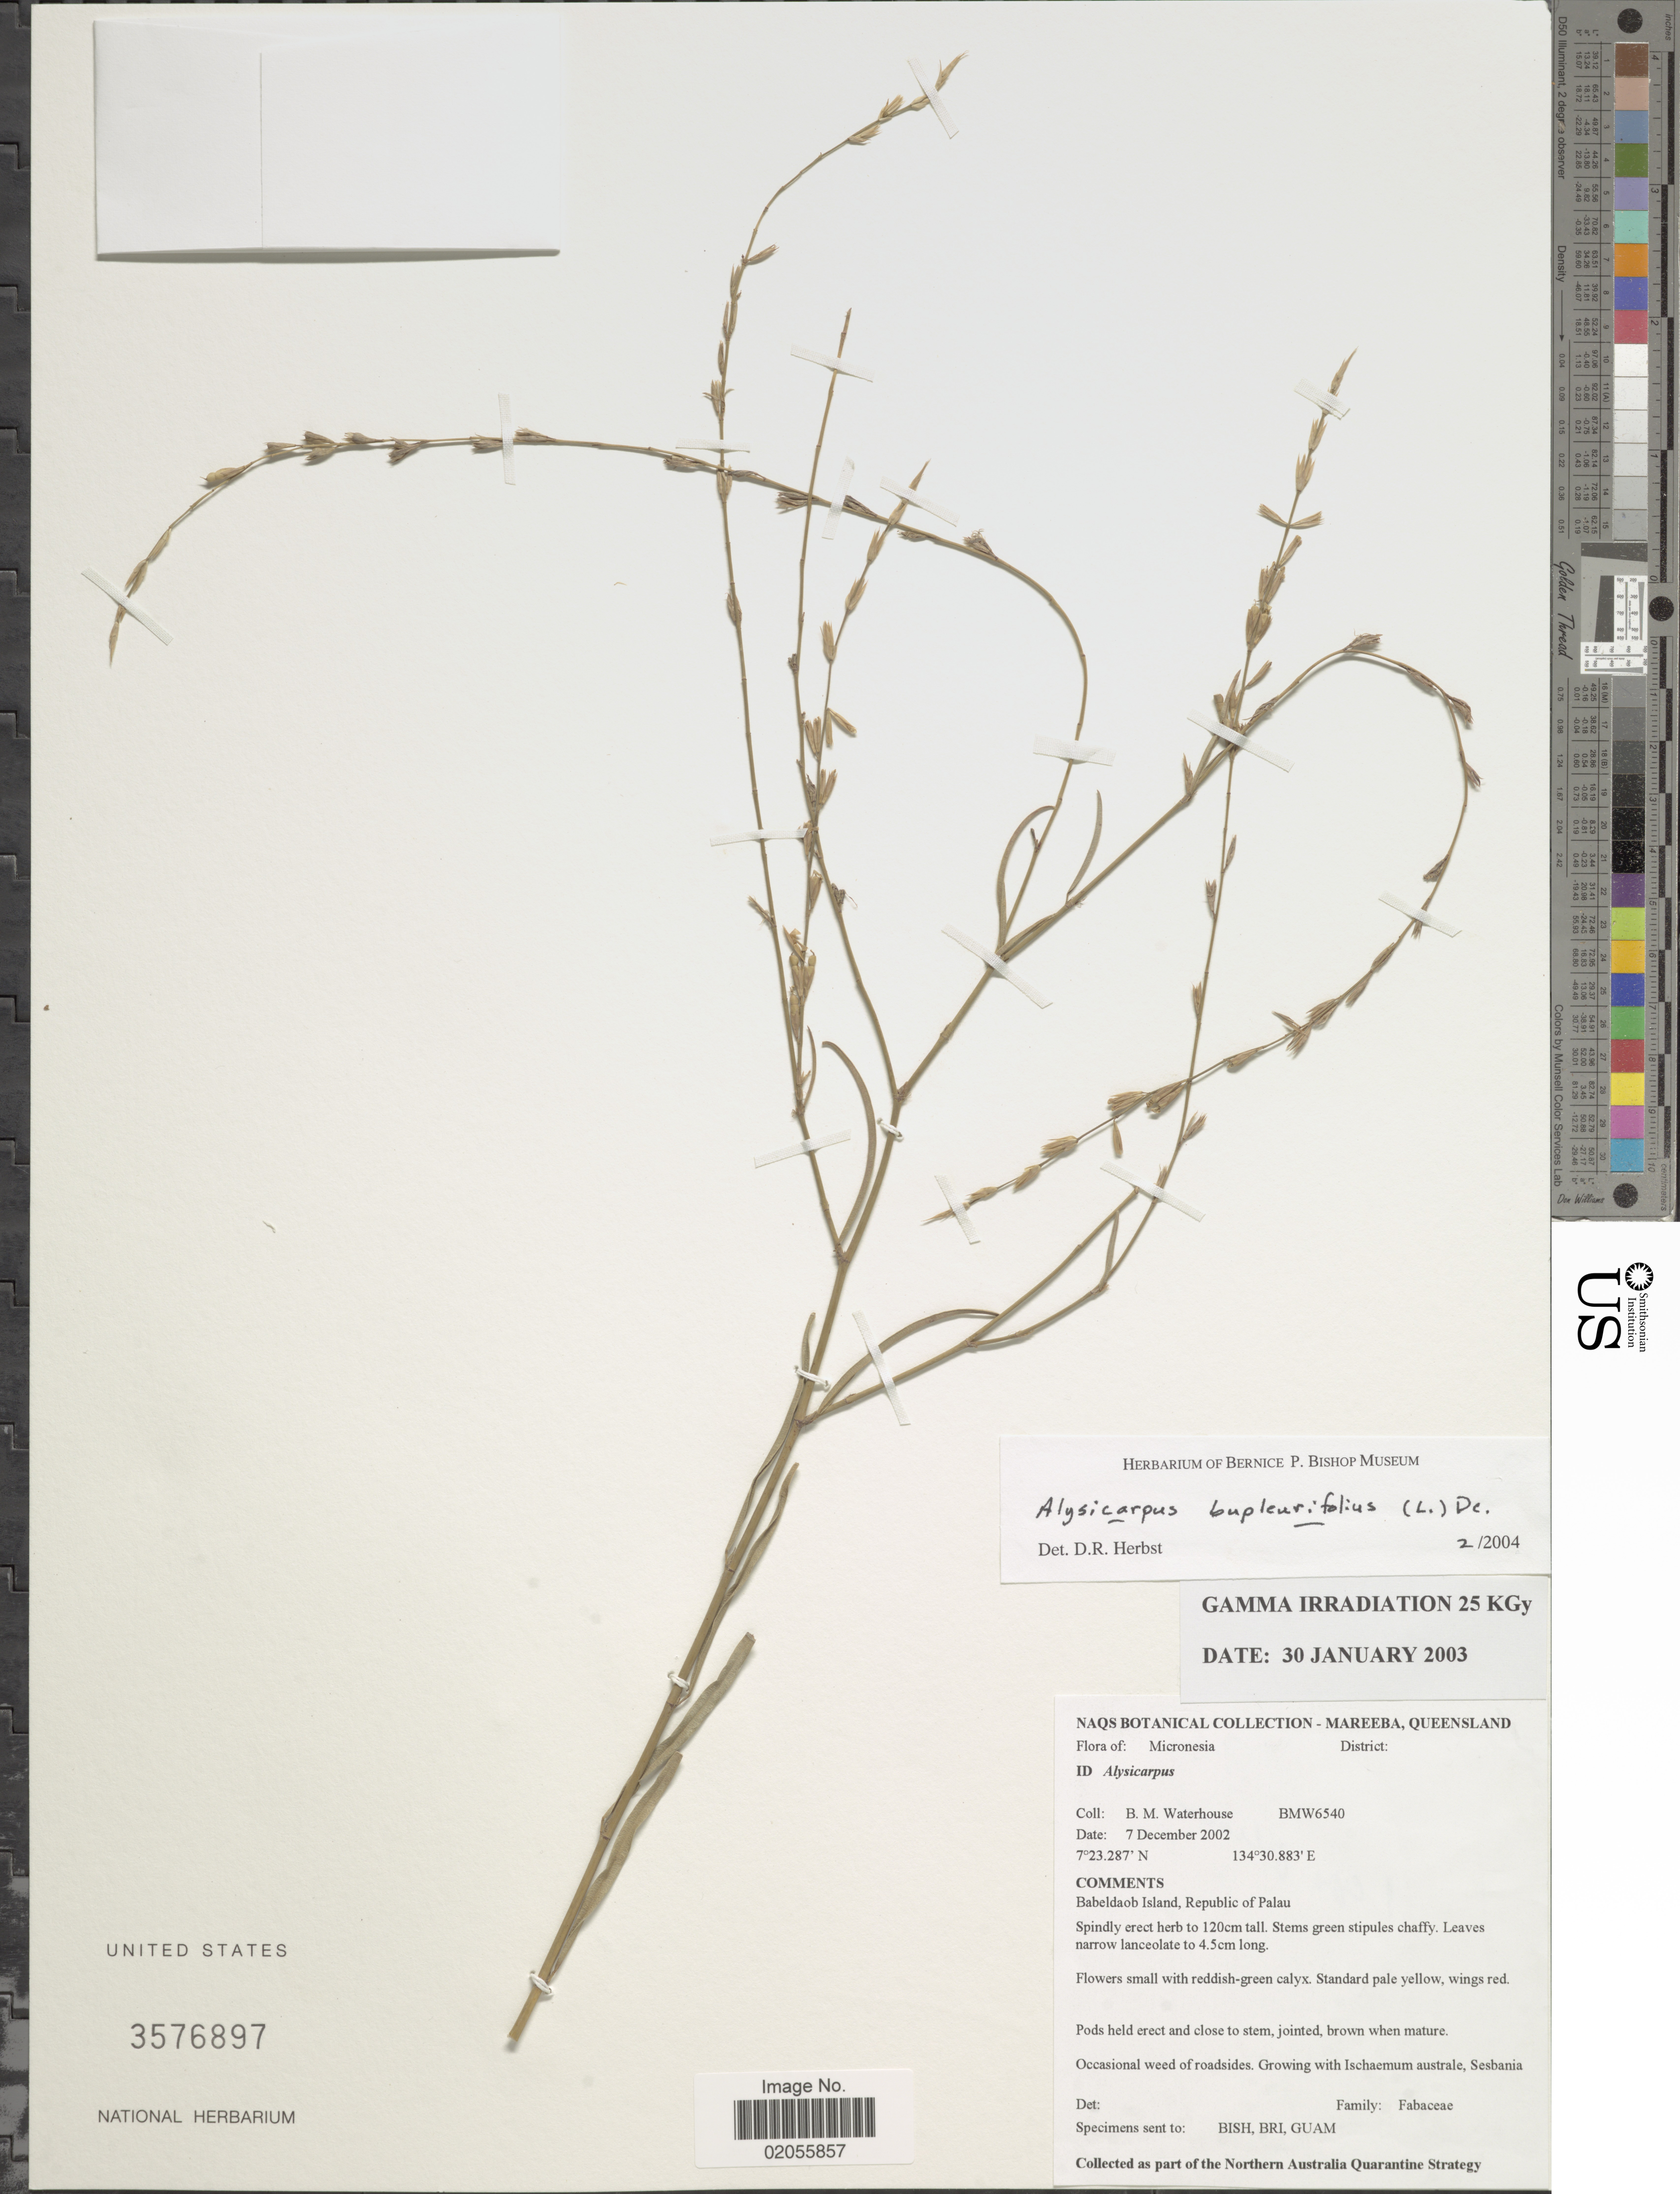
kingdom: Plantae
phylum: Tracheophyta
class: Magnoliopsida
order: Fabales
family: Fabaceae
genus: Alysicarpus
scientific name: Alysicarpus bupleurifolius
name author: (L.) DC.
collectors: B. Waterhouse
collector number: BMW 6540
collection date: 2002-12-07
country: Palau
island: Babeldaob [Babelthuap]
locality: Micronesia, Babeldaob Island, Republic of Palau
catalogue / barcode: US 3576897